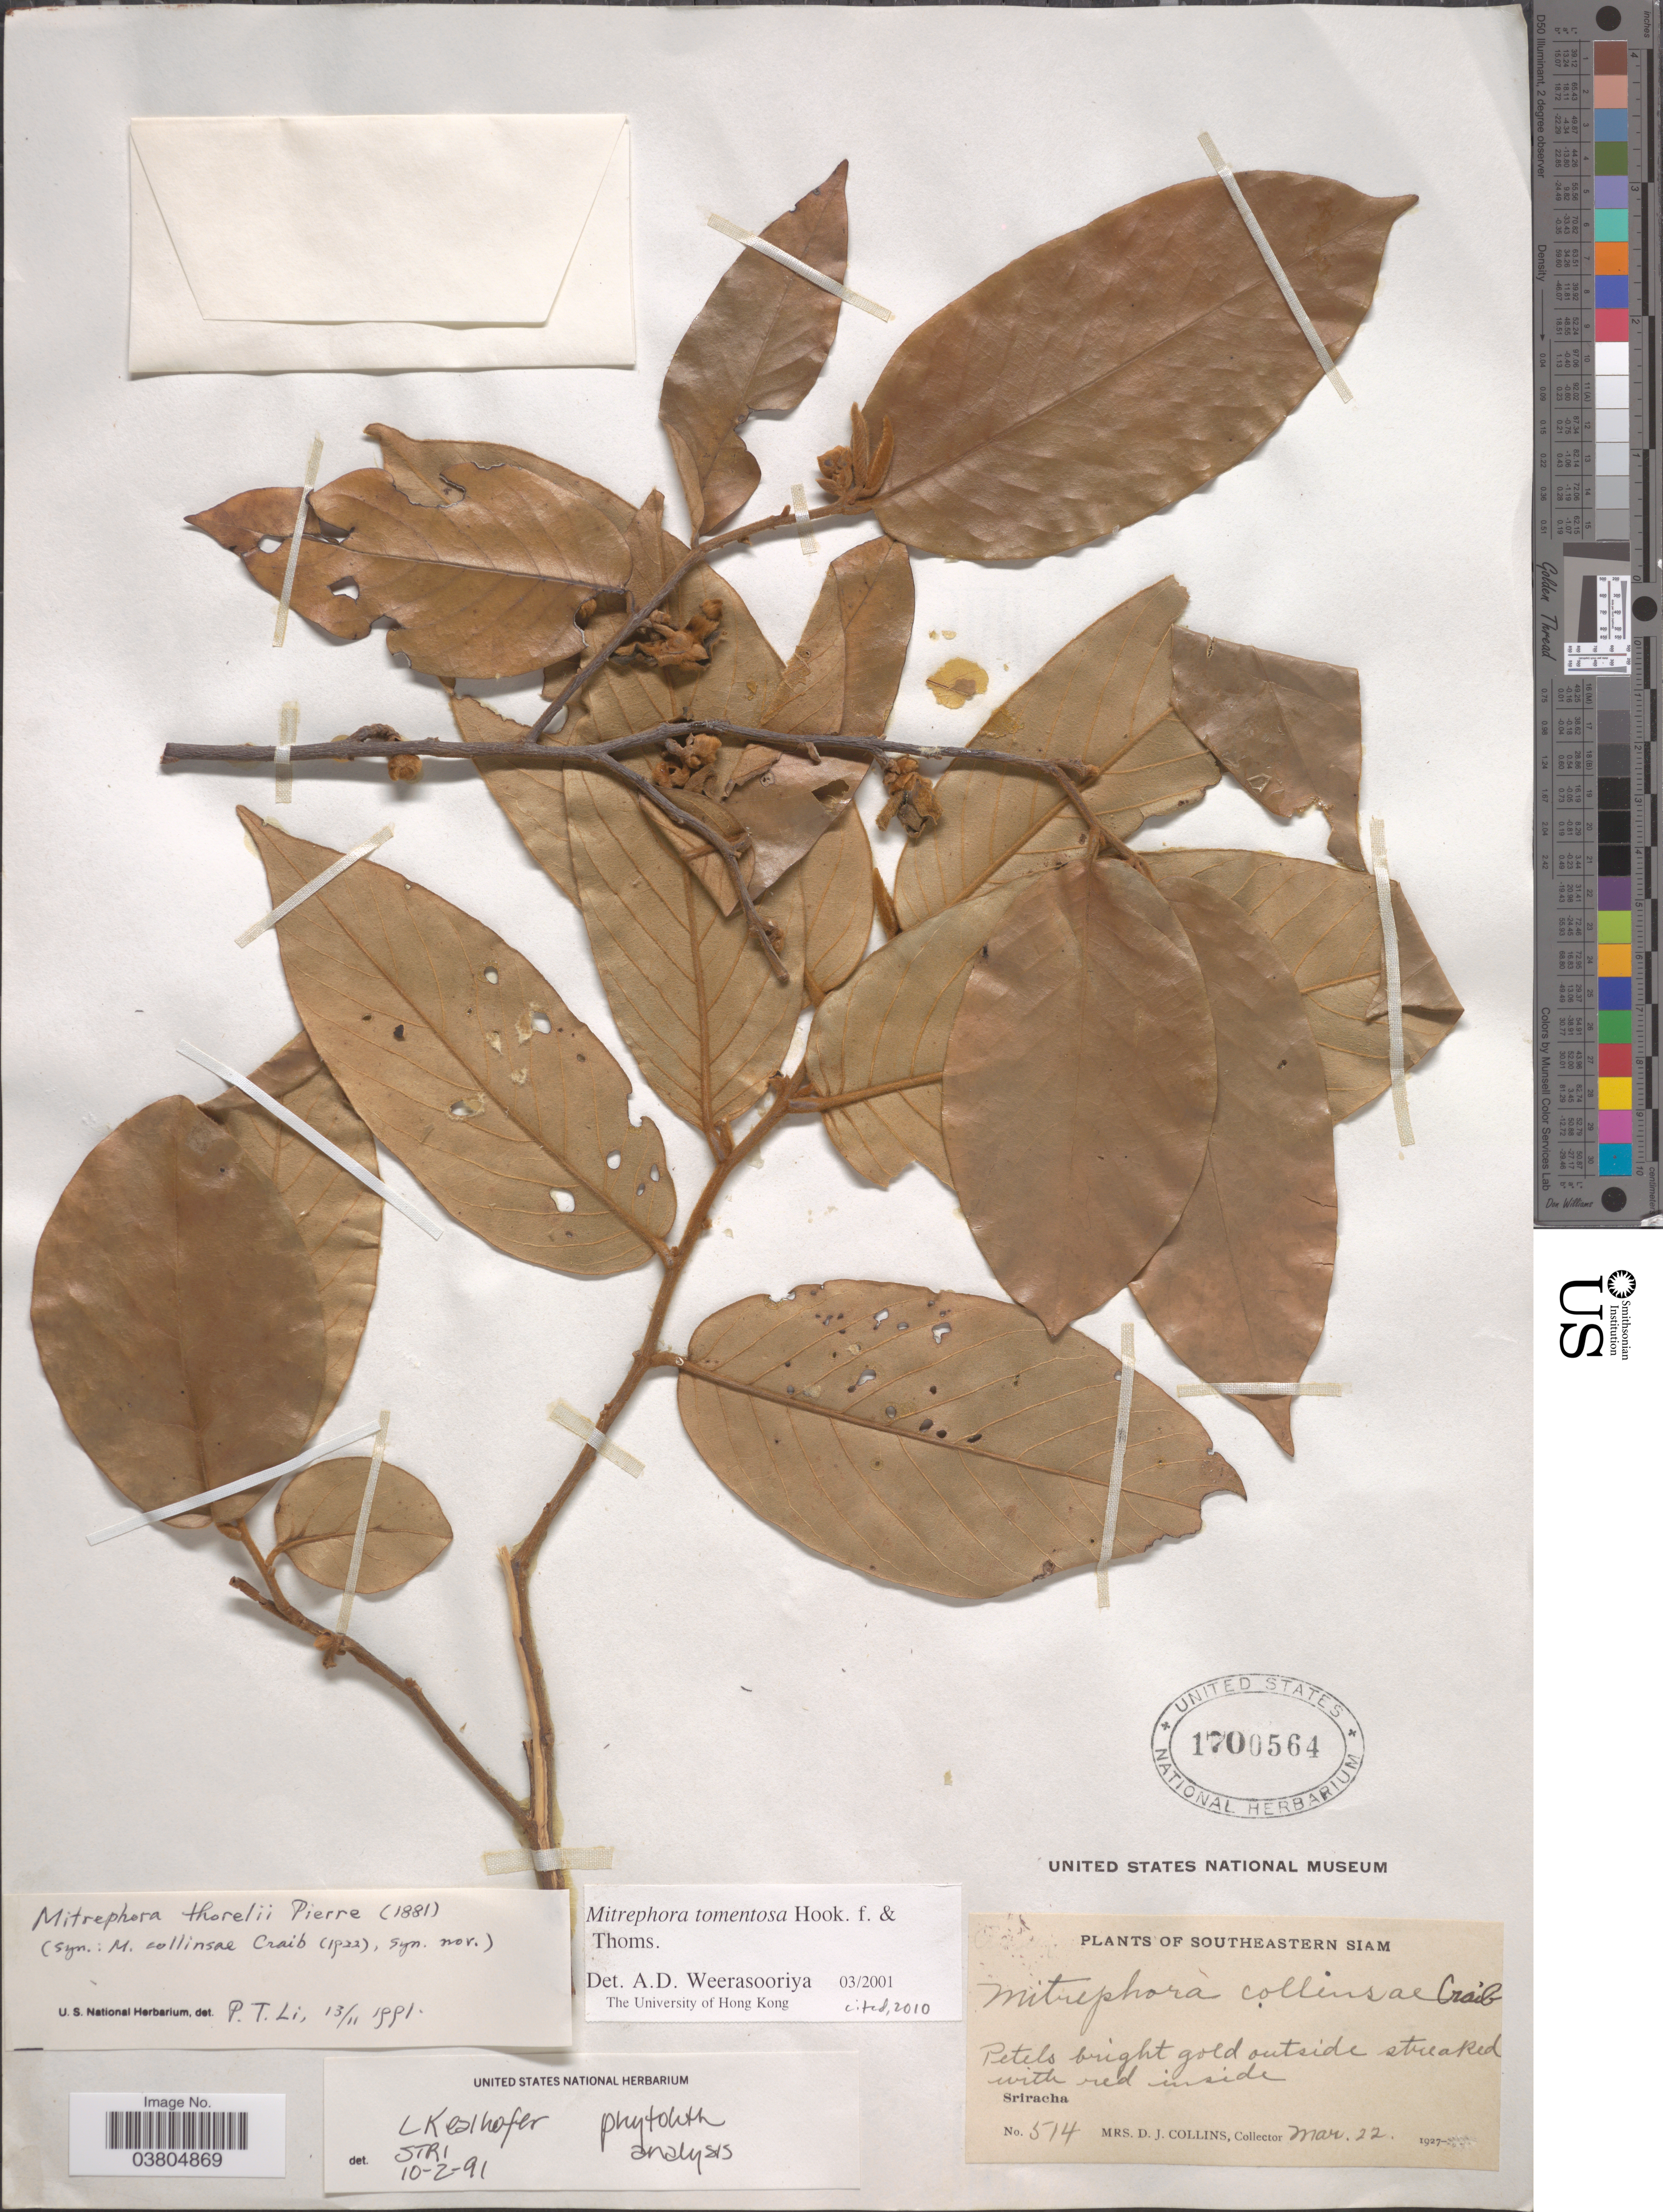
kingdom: Plantae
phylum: Tracheophyta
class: Magnoliopsida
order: Magnoliales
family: Annonaceae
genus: Mitrephora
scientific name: Mitrephora tomentosa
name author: Hook. f. & Thoms.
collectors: Mrs. D. J. Collins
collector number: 514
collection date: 1927-03-22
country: Thailand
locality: Southeastern Siam. Sriracha.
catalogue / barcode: US 1700564